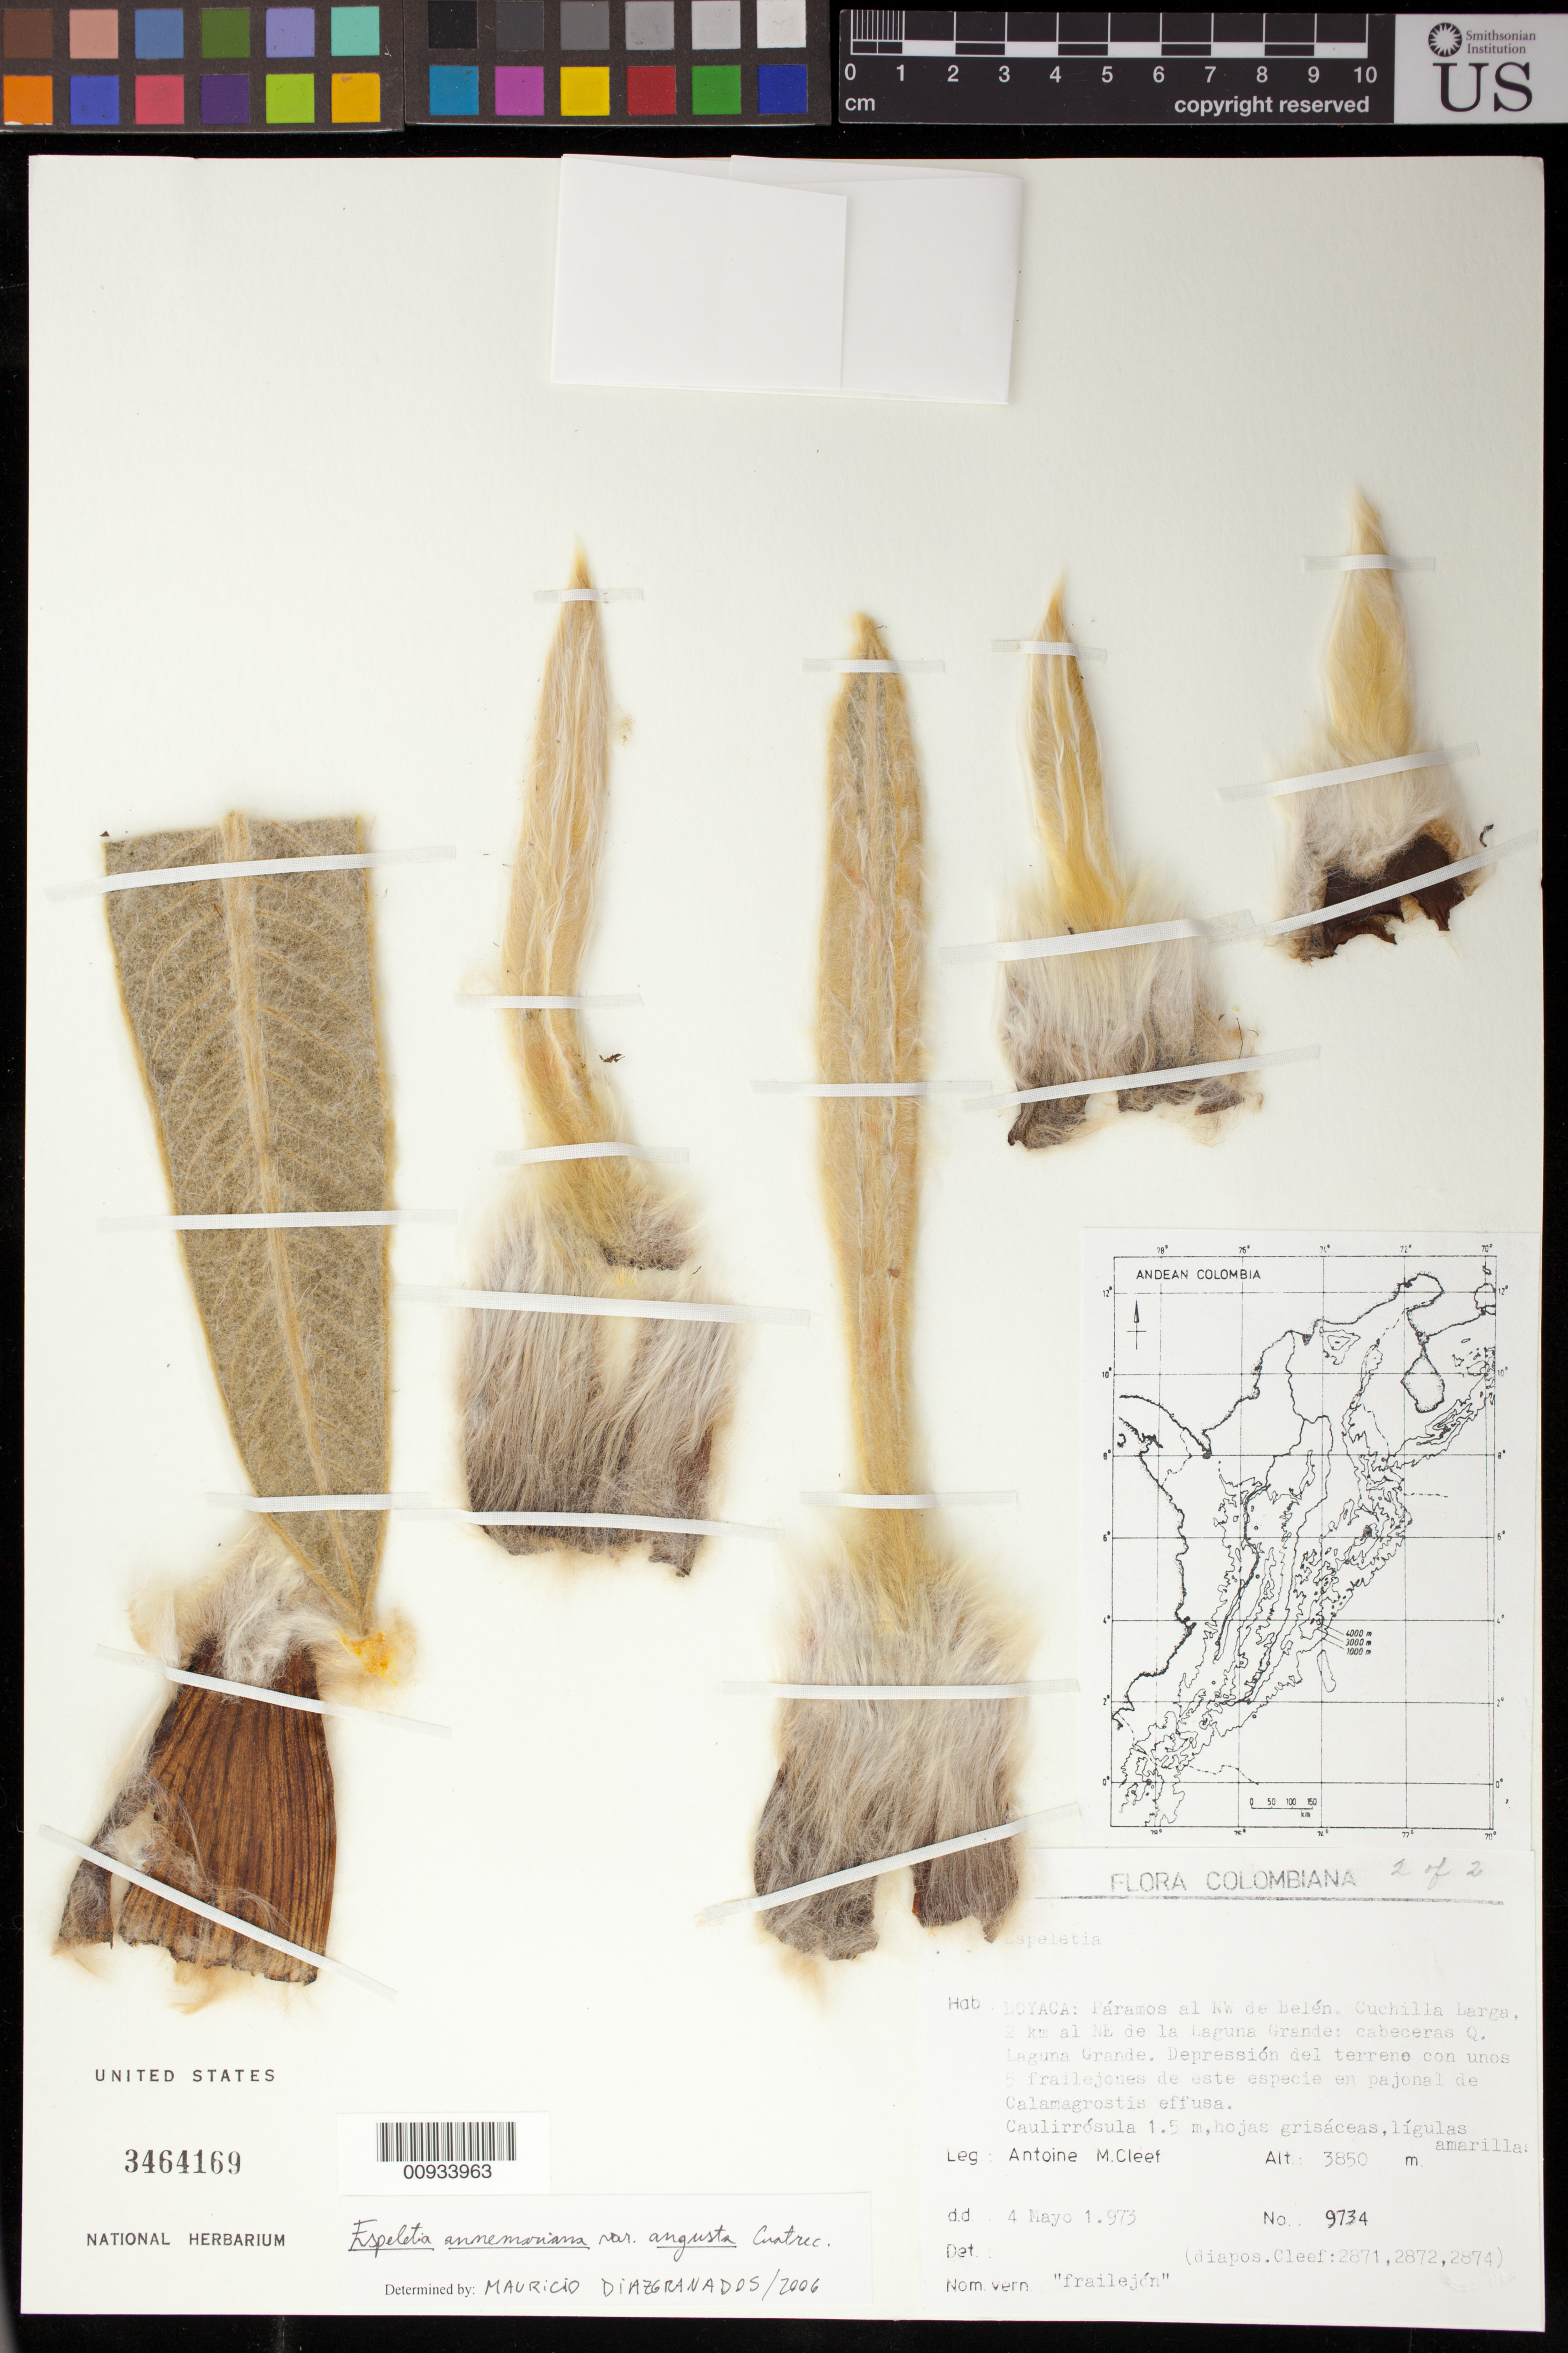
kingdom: Plantae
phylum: Tracheophyta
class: Magnoliopsida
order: Asterales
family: Asteraceae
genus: Espeletia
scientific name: Espeletia annemariana var. angusta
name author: Cuatrec.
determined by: Diazgranados C., M.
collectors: A. M. Cleef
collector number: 9734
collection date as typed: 4 Mayo 1.973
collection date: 1973-05-04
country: Colombia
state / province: Boyacá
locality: Páramos al NW de Belén. Cuchilla Larga, al km al NE de la Laguna Grande: cabeceras Q. Laguna Grande.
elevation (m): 3850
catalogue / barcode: US 3464169